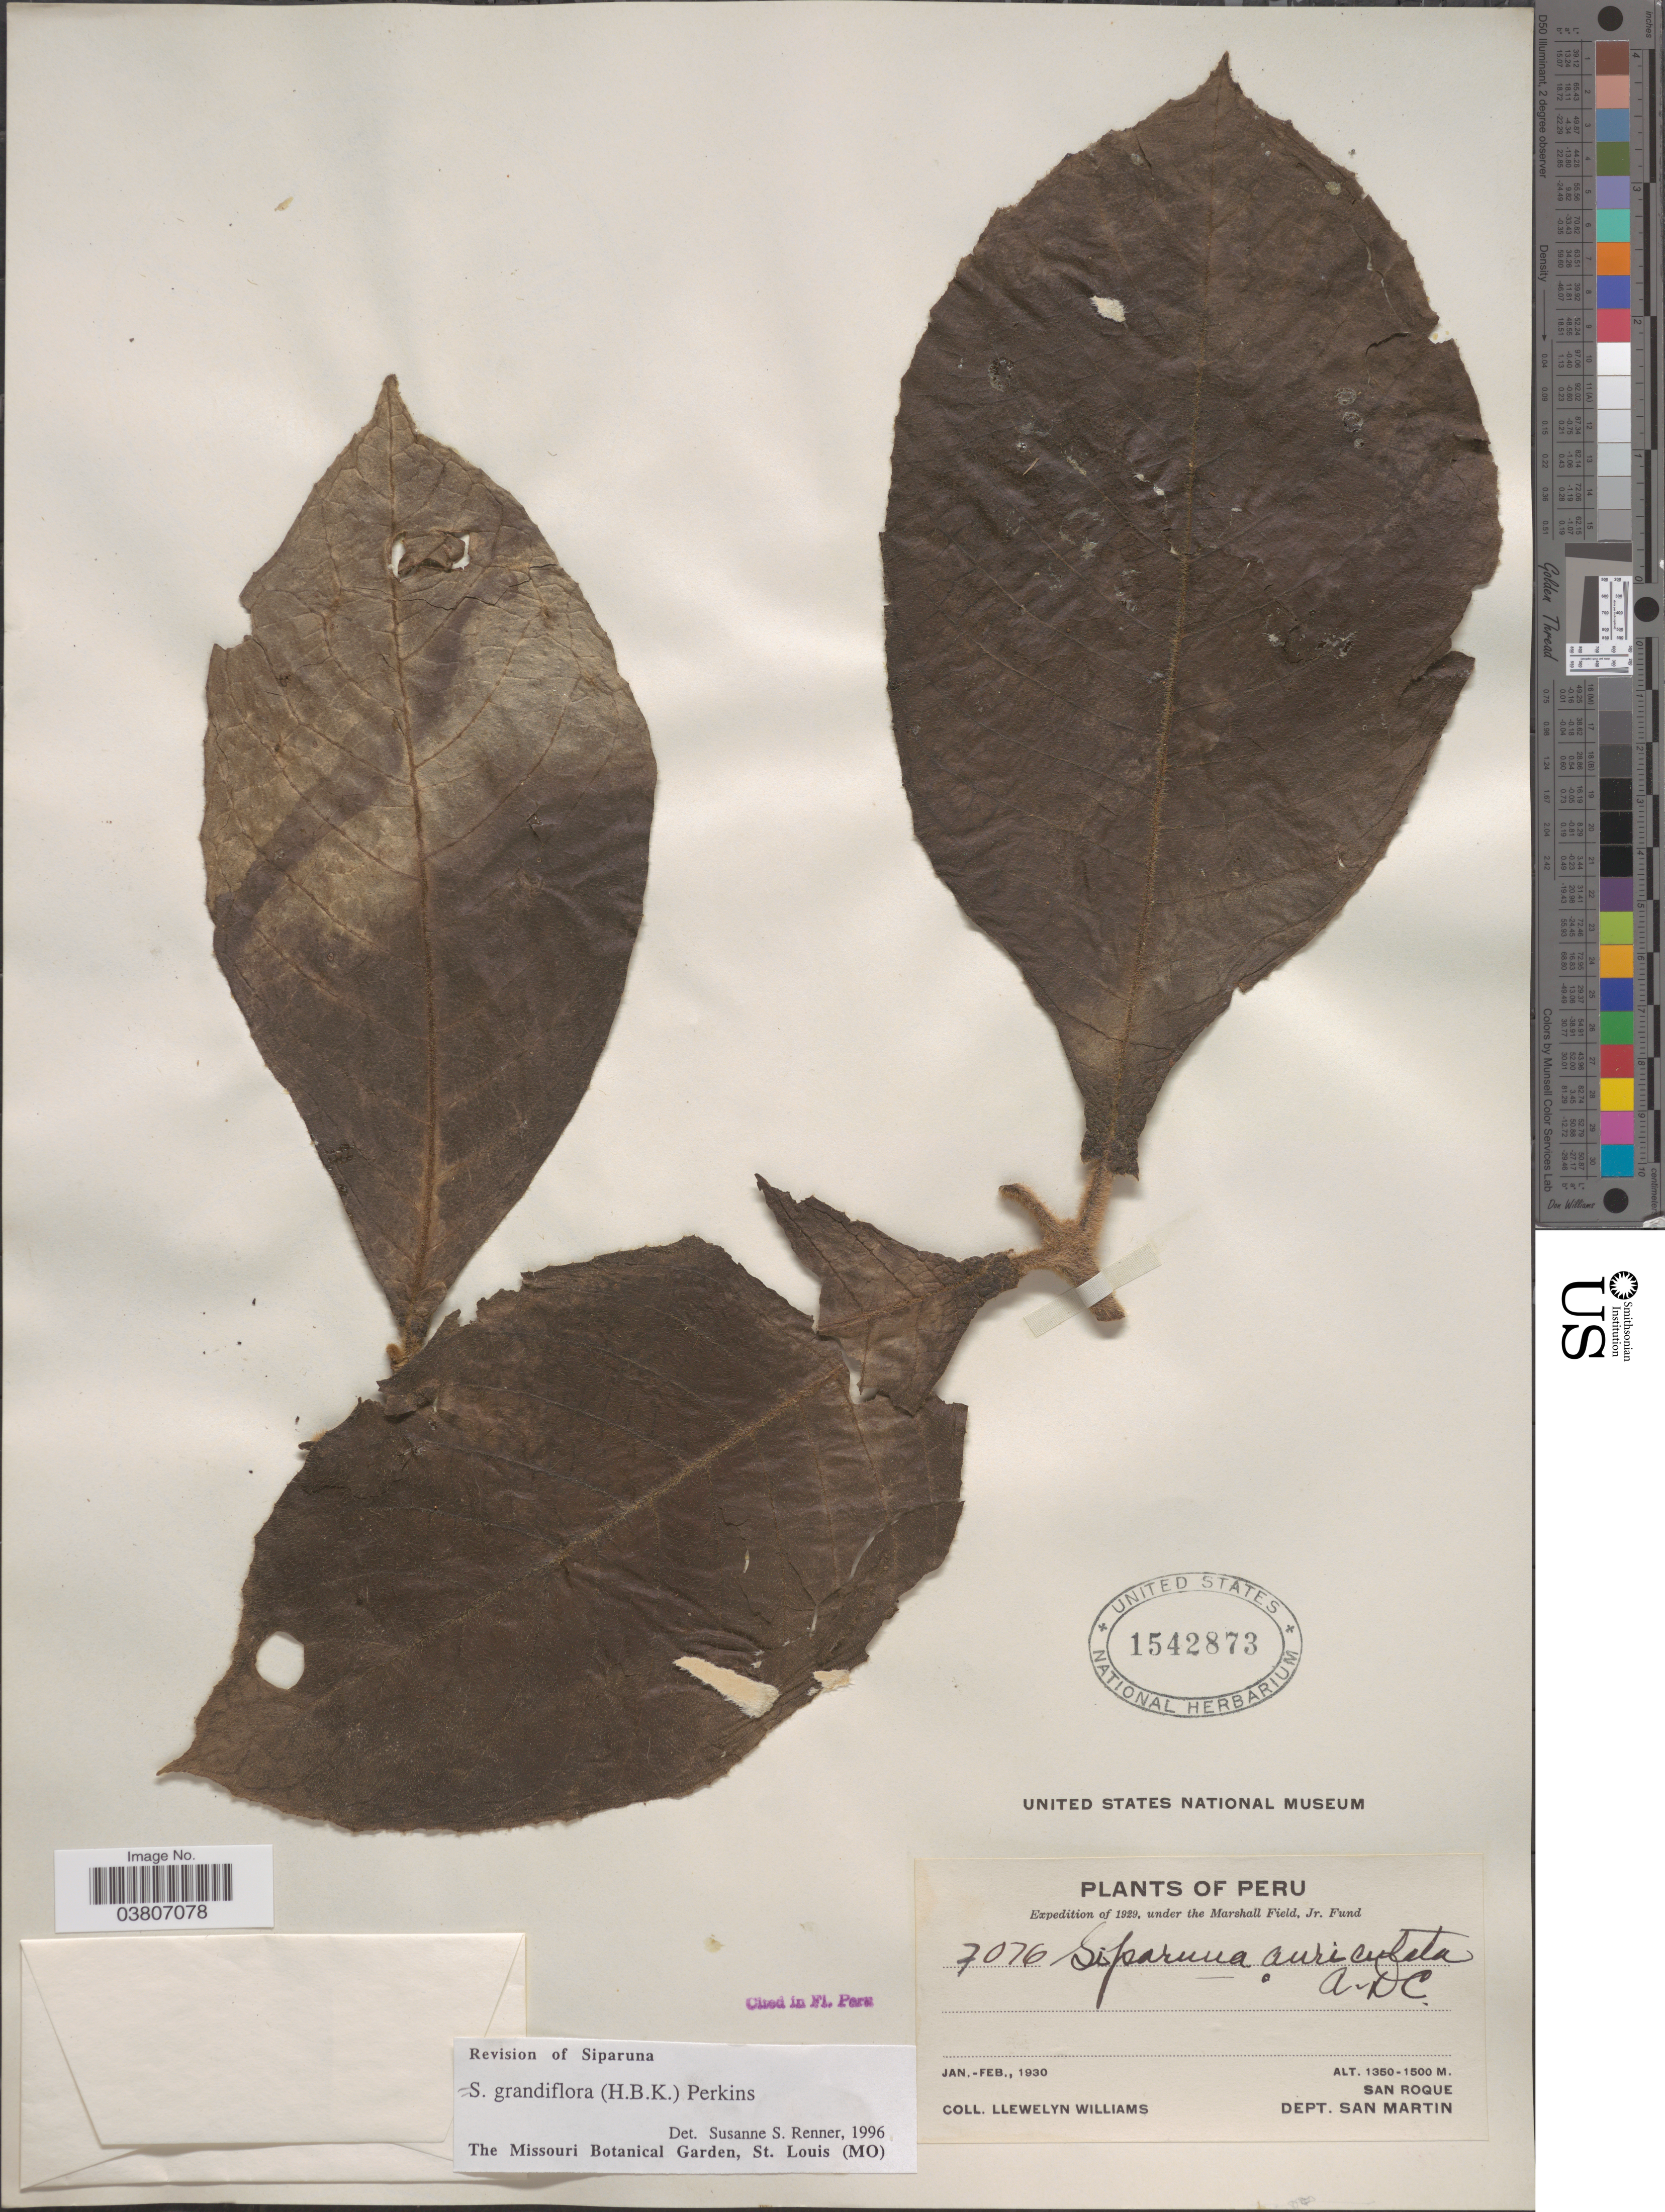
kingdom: Plantae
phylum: Tracheophyta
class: Magnoliopsida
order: Laurales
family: Siparunaceae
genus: Siparuna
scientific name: Siparuna grandiflora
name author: (Kunth) A. DC.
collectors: Ll. Williams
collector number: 7076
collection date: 1930-01/1930-02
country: Peru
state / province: San Martín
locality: San Roque, Dept. San Martin.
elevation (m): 1350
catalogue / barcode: US 1542873